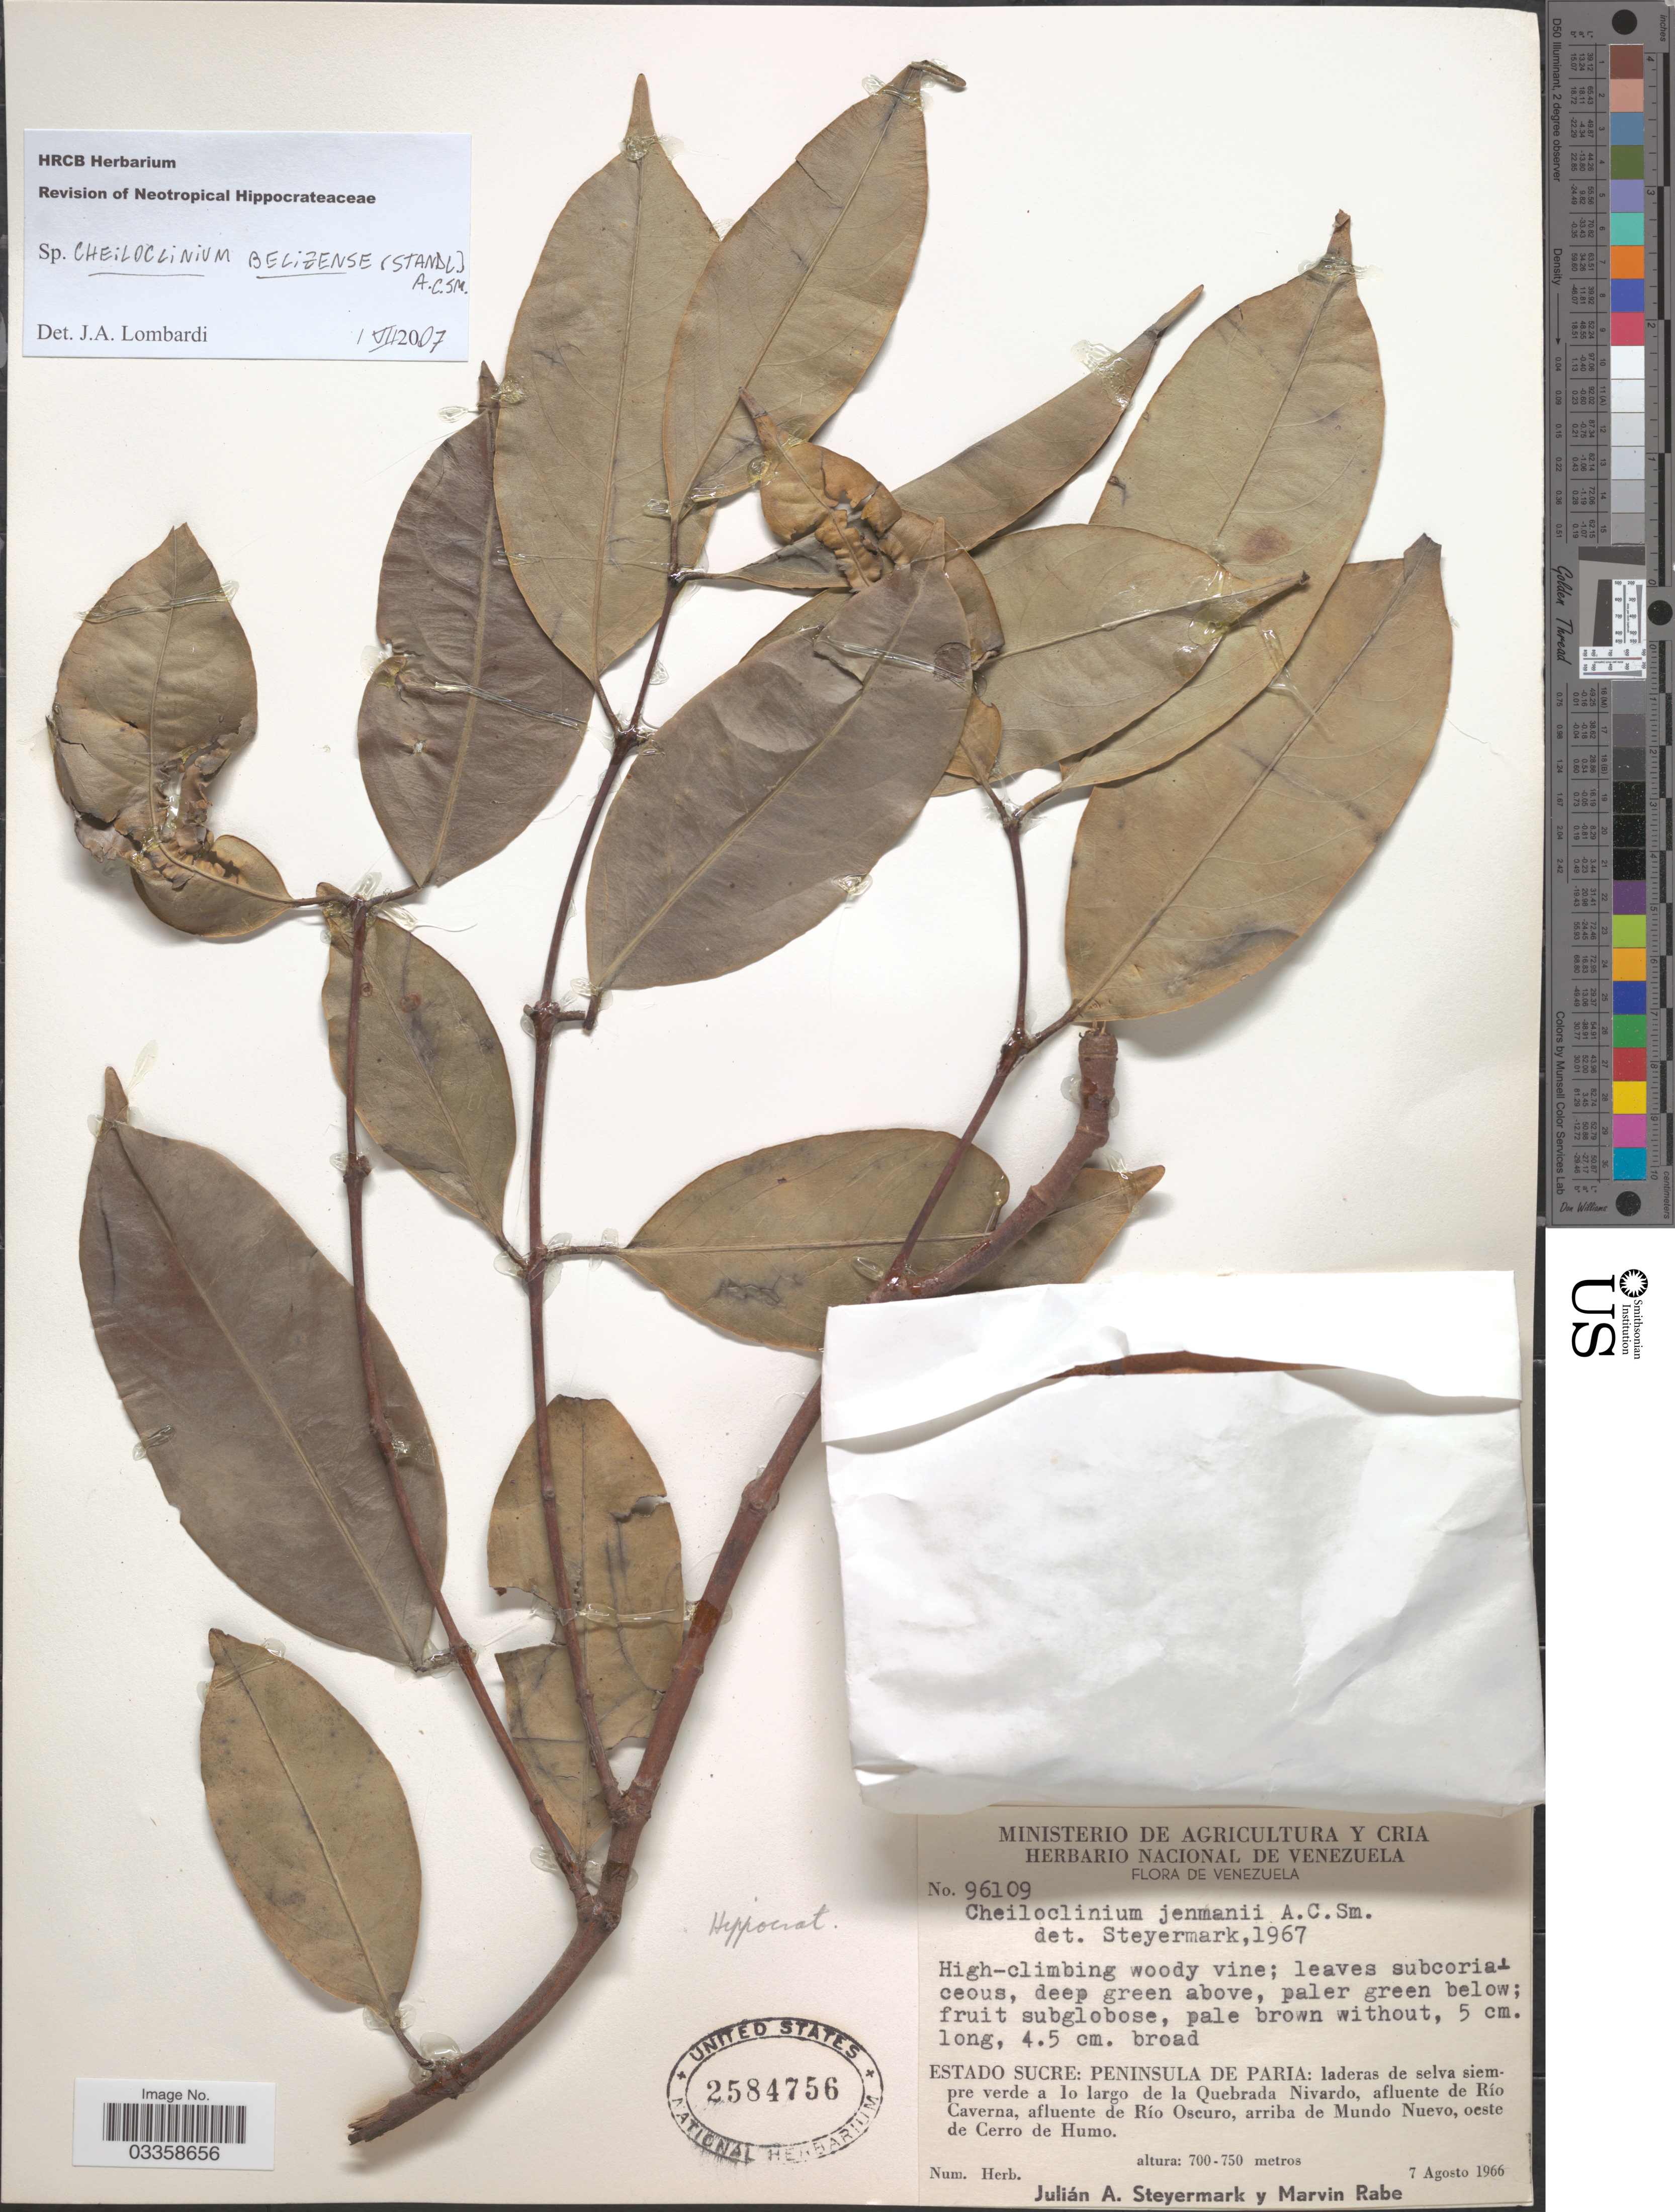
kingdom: Plantae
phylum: Tracheophyta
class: Magnoliopsida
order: Celastrales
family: Celastraceae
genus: Cheiloclinium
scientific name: Cheiloclinium belizense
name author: (Standl.) A.C. Sm.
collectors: J. Steyermark & M. Rabe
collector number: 96109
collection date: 1966-08-07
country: Venezuela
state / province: Sucre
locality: Peninsula de Paria: laderas de selva siempre verde a lo largo de la Quebrada Nivardo, afluente de Río Caverna, afluente de Río Oscuro, arriba de Mundo Nuevo, oeste de Cerro de Humo.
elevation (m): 700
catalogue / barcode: US 2584756